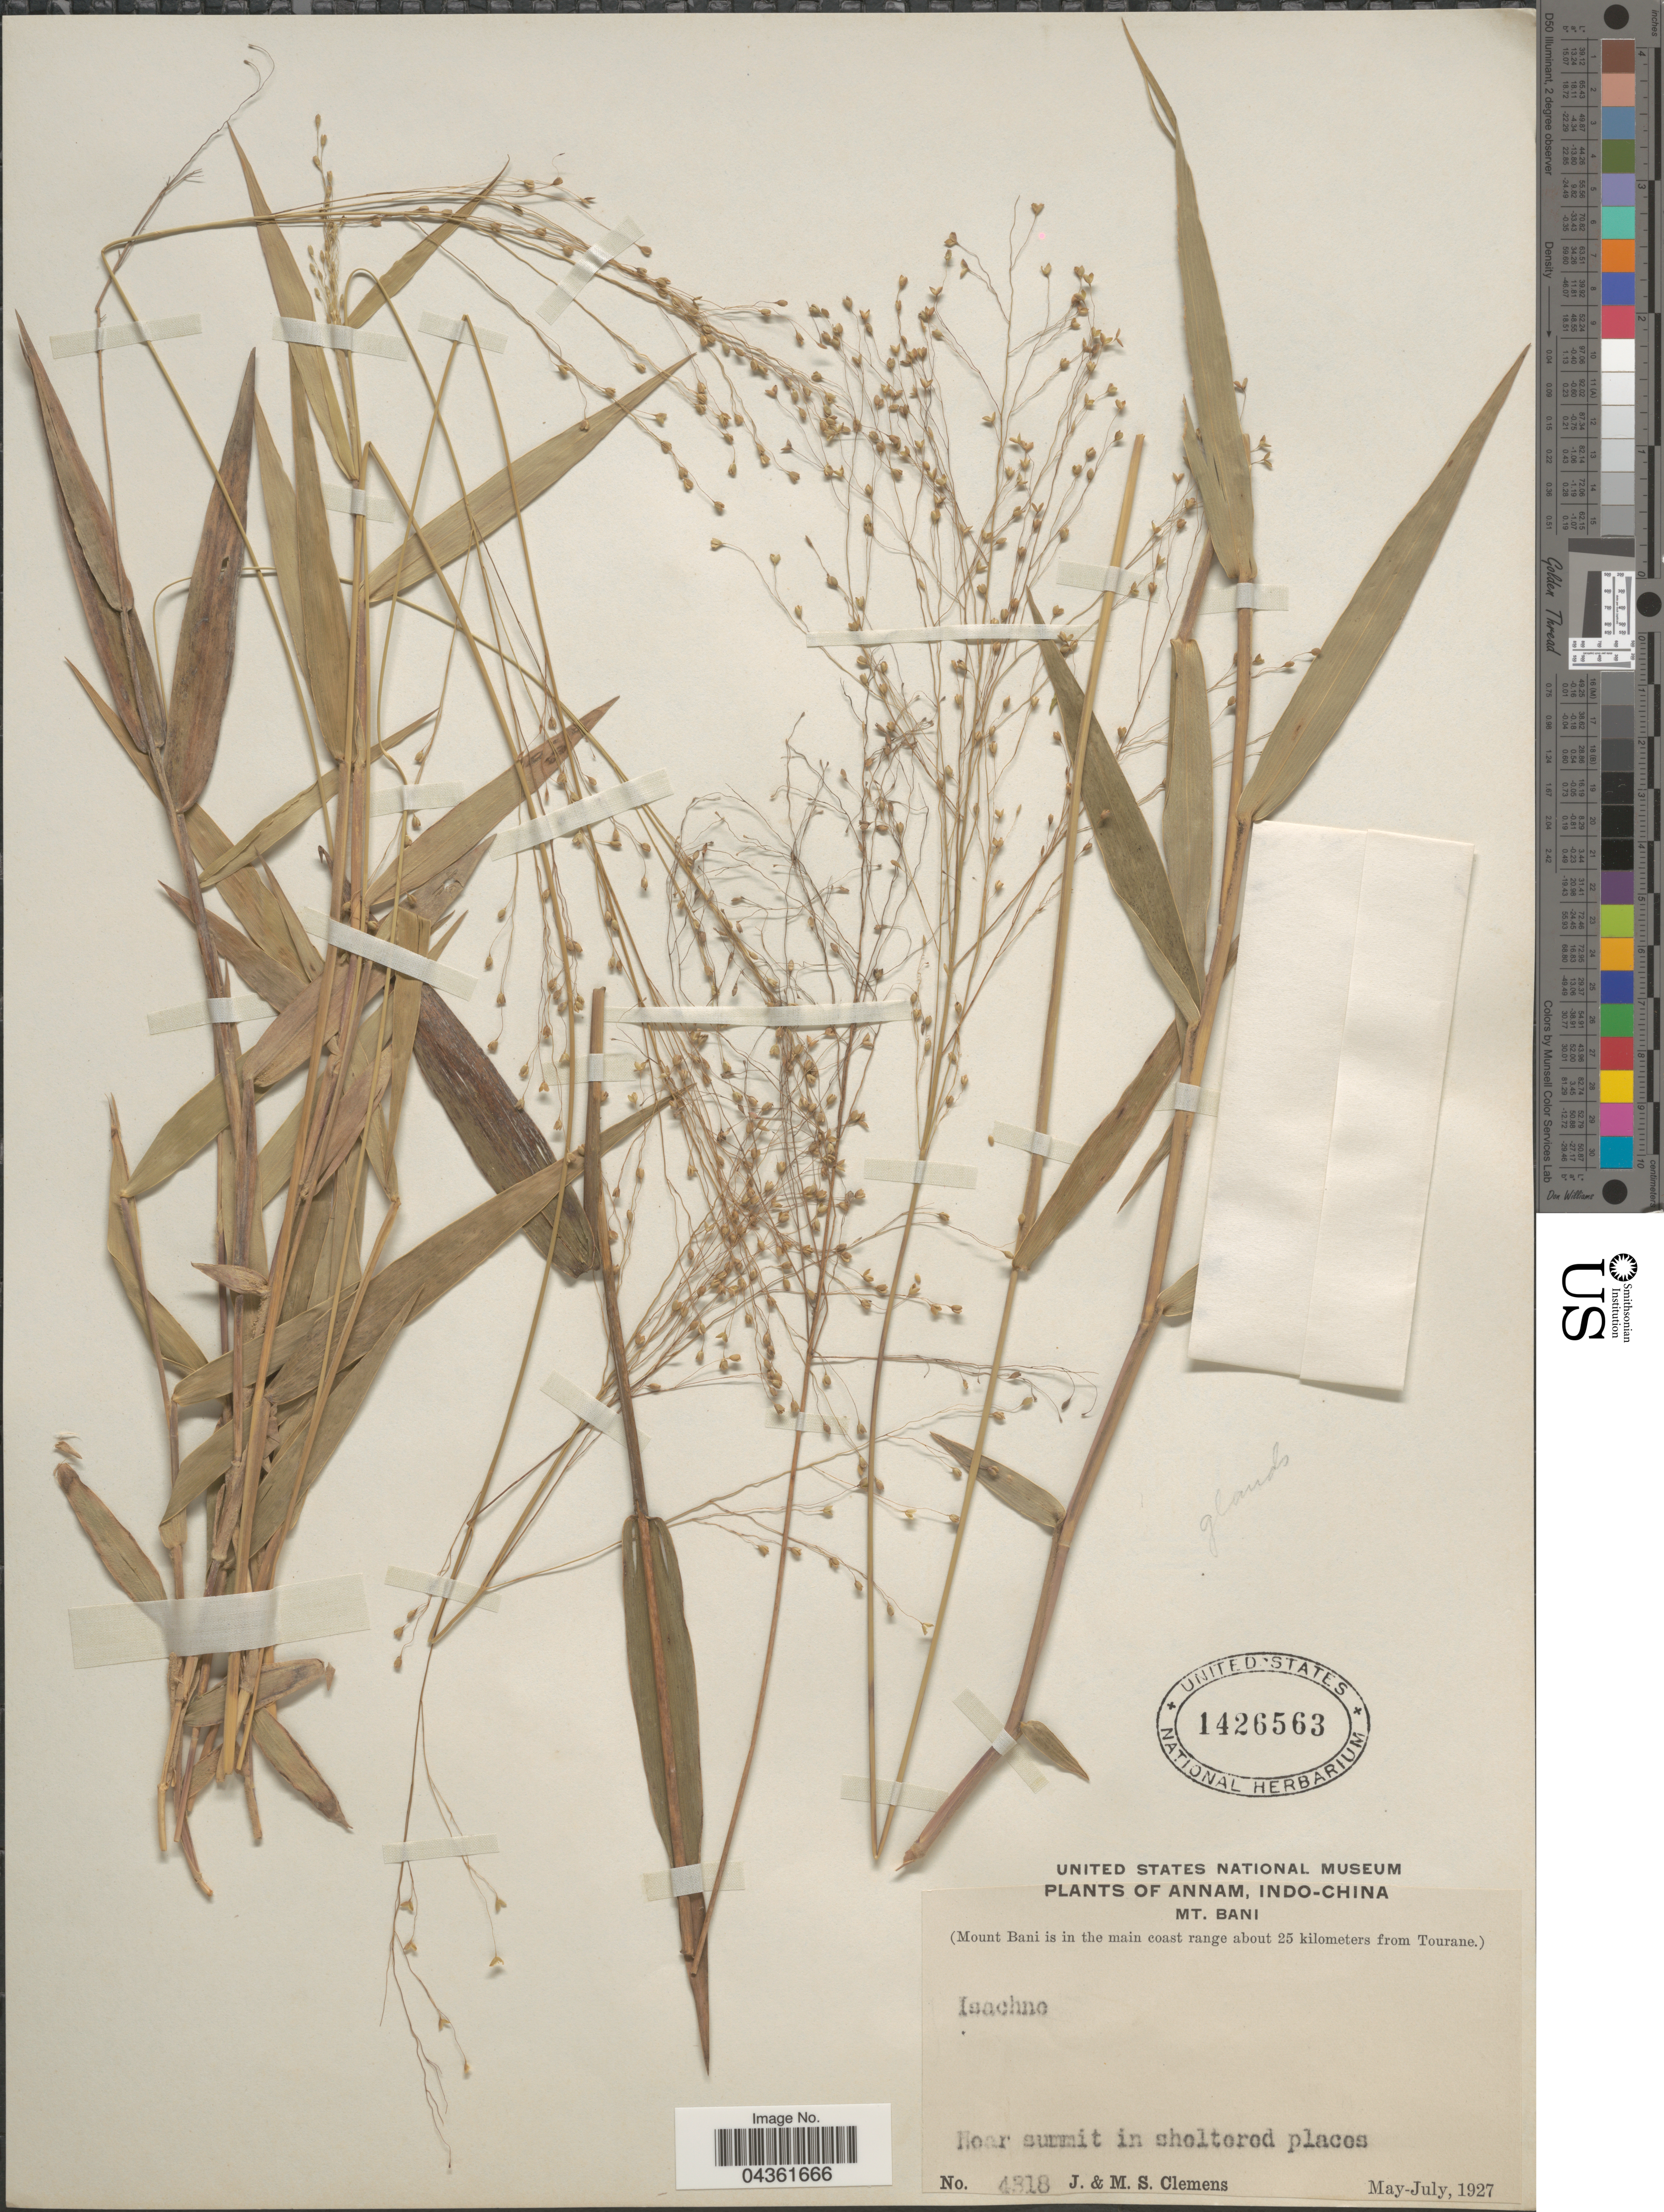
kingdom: Plantae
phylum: Tracheophyta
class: Liliopsida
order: Poales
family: Poaceae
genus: Isachne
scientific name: Isachne truncata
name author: A. Camus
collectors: J. Clemens & M. S. Clemens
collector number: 4818*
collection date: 1927-05/1927-07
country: Vietnam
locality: Annam, Indo-China. Mt. Bani. (Mount Bani is in the main coast range about 25 kilometers from Tourane). Near summit in sheltered places.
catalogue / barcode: US 1426563